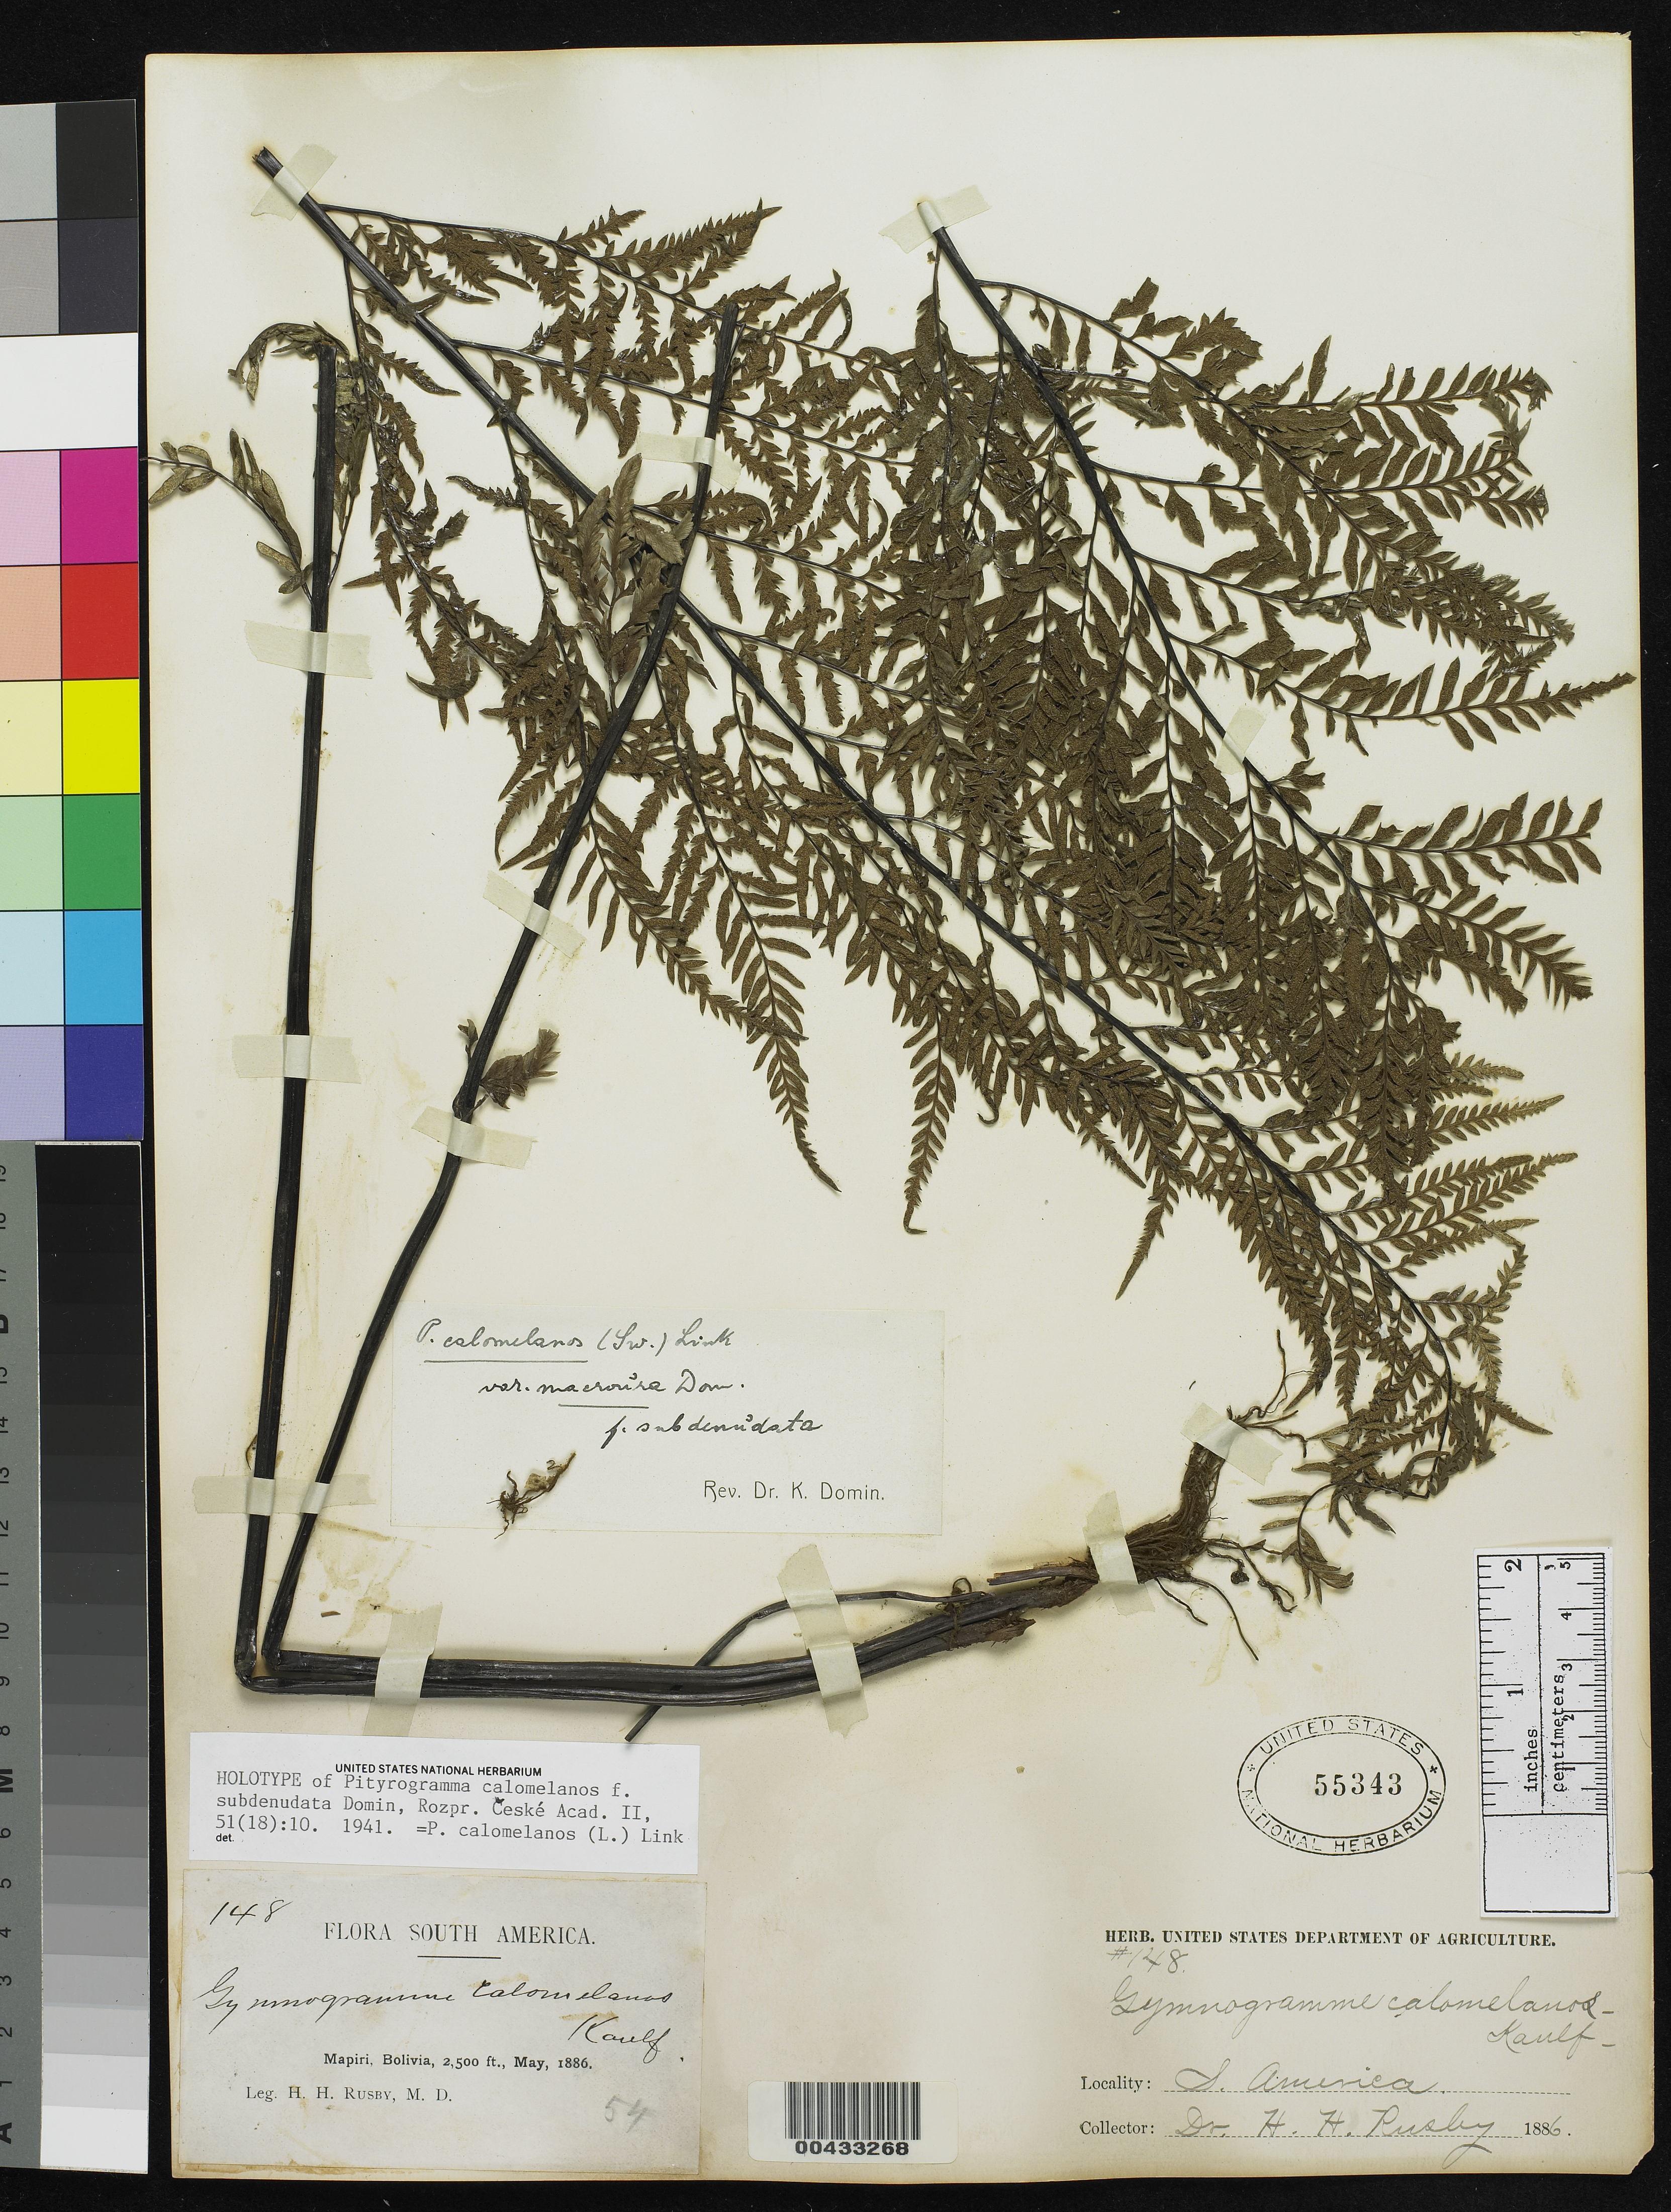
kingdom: Plantae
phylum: Tracheophyta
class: Polypodiopsida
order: Polypodiales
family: Pteridaceae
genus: Pityrogramma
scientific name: Pityrogramma calomelanos f. subdenudata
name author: Domin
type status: Holotype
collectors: H. H. Rusby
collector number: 148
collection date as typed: May 1886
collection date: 1886-05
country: Bolivia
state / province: La Páz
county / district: Larecaja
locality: Mapiri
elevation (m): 762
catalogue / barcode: US 55343